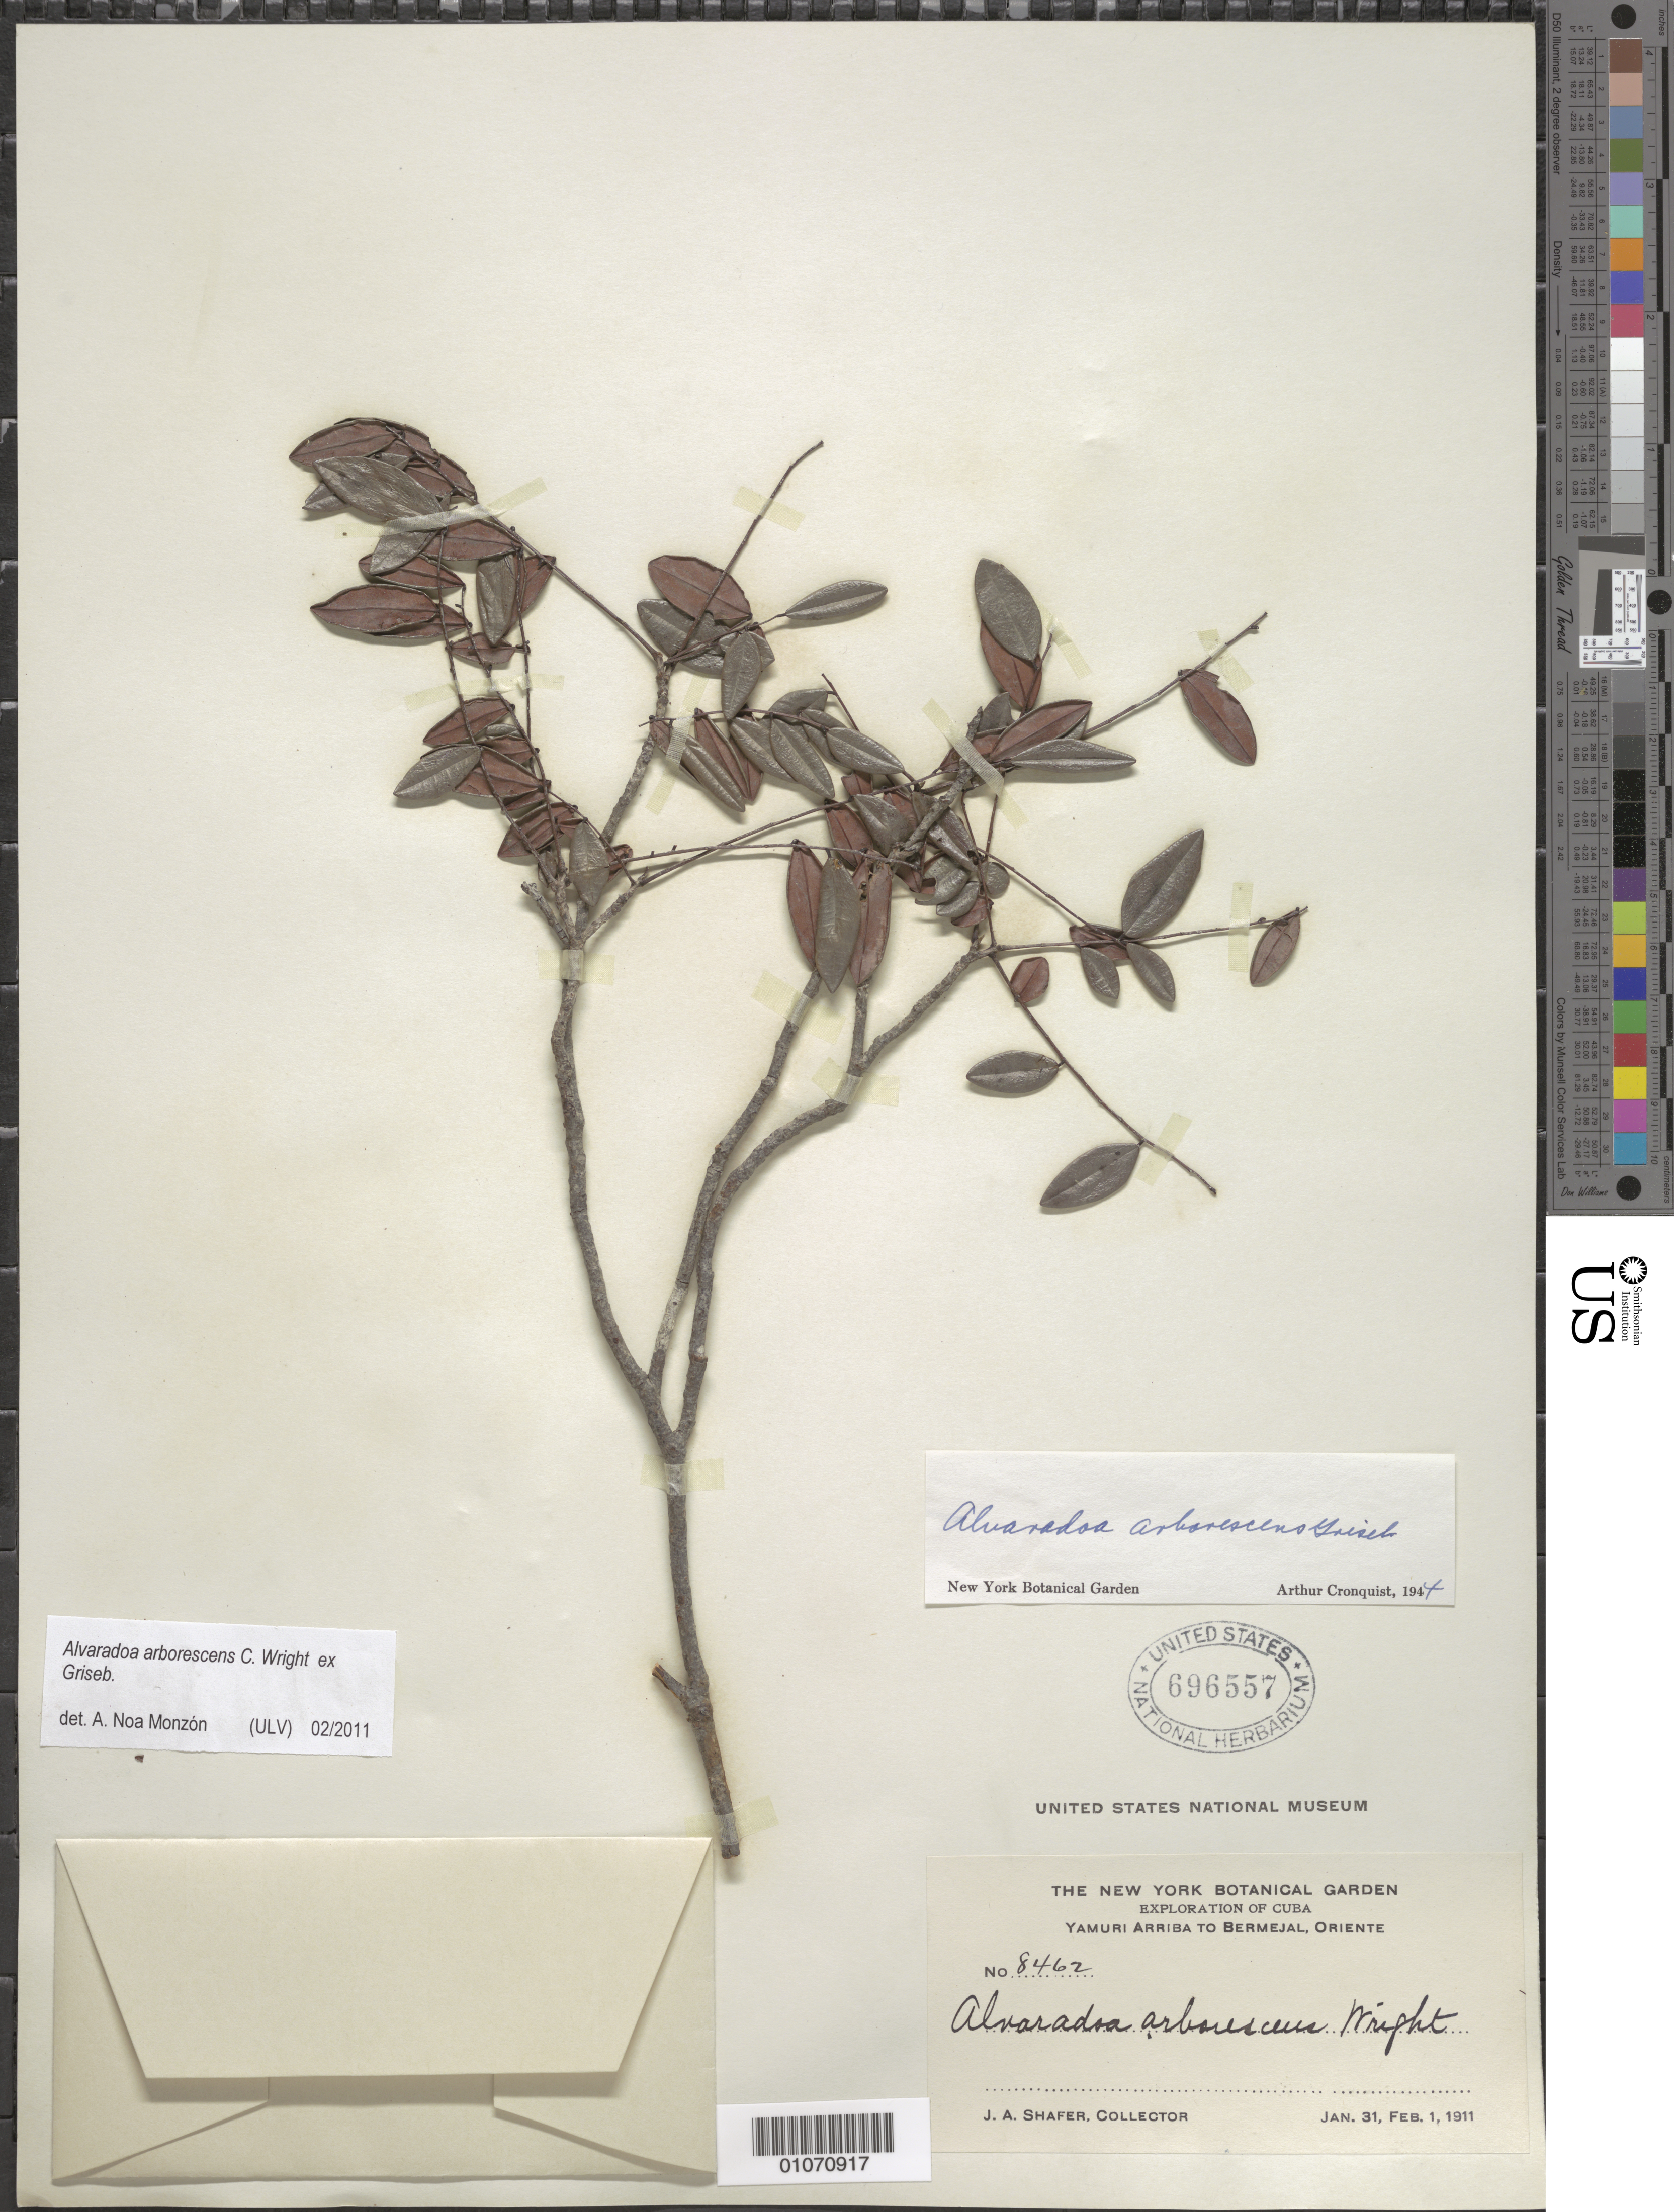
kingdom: Plantae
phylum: Tracheophyta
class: Magnoliopsida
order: Picramniales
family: Picramniaceae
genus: Alvaradoa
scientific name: Alvaradoa arborescens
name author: C. Wright in Griseb.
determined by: Noa Monzón, A.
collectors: J. A. Shafer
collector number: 8462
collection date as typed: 31 Jan 1911 and 01 Feb 1911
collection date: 1911-01-31,1911-02-01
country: Cuba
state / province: Oriente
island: Cuba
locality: Yamuri Arriba to Bermejal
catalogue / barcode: US 696557